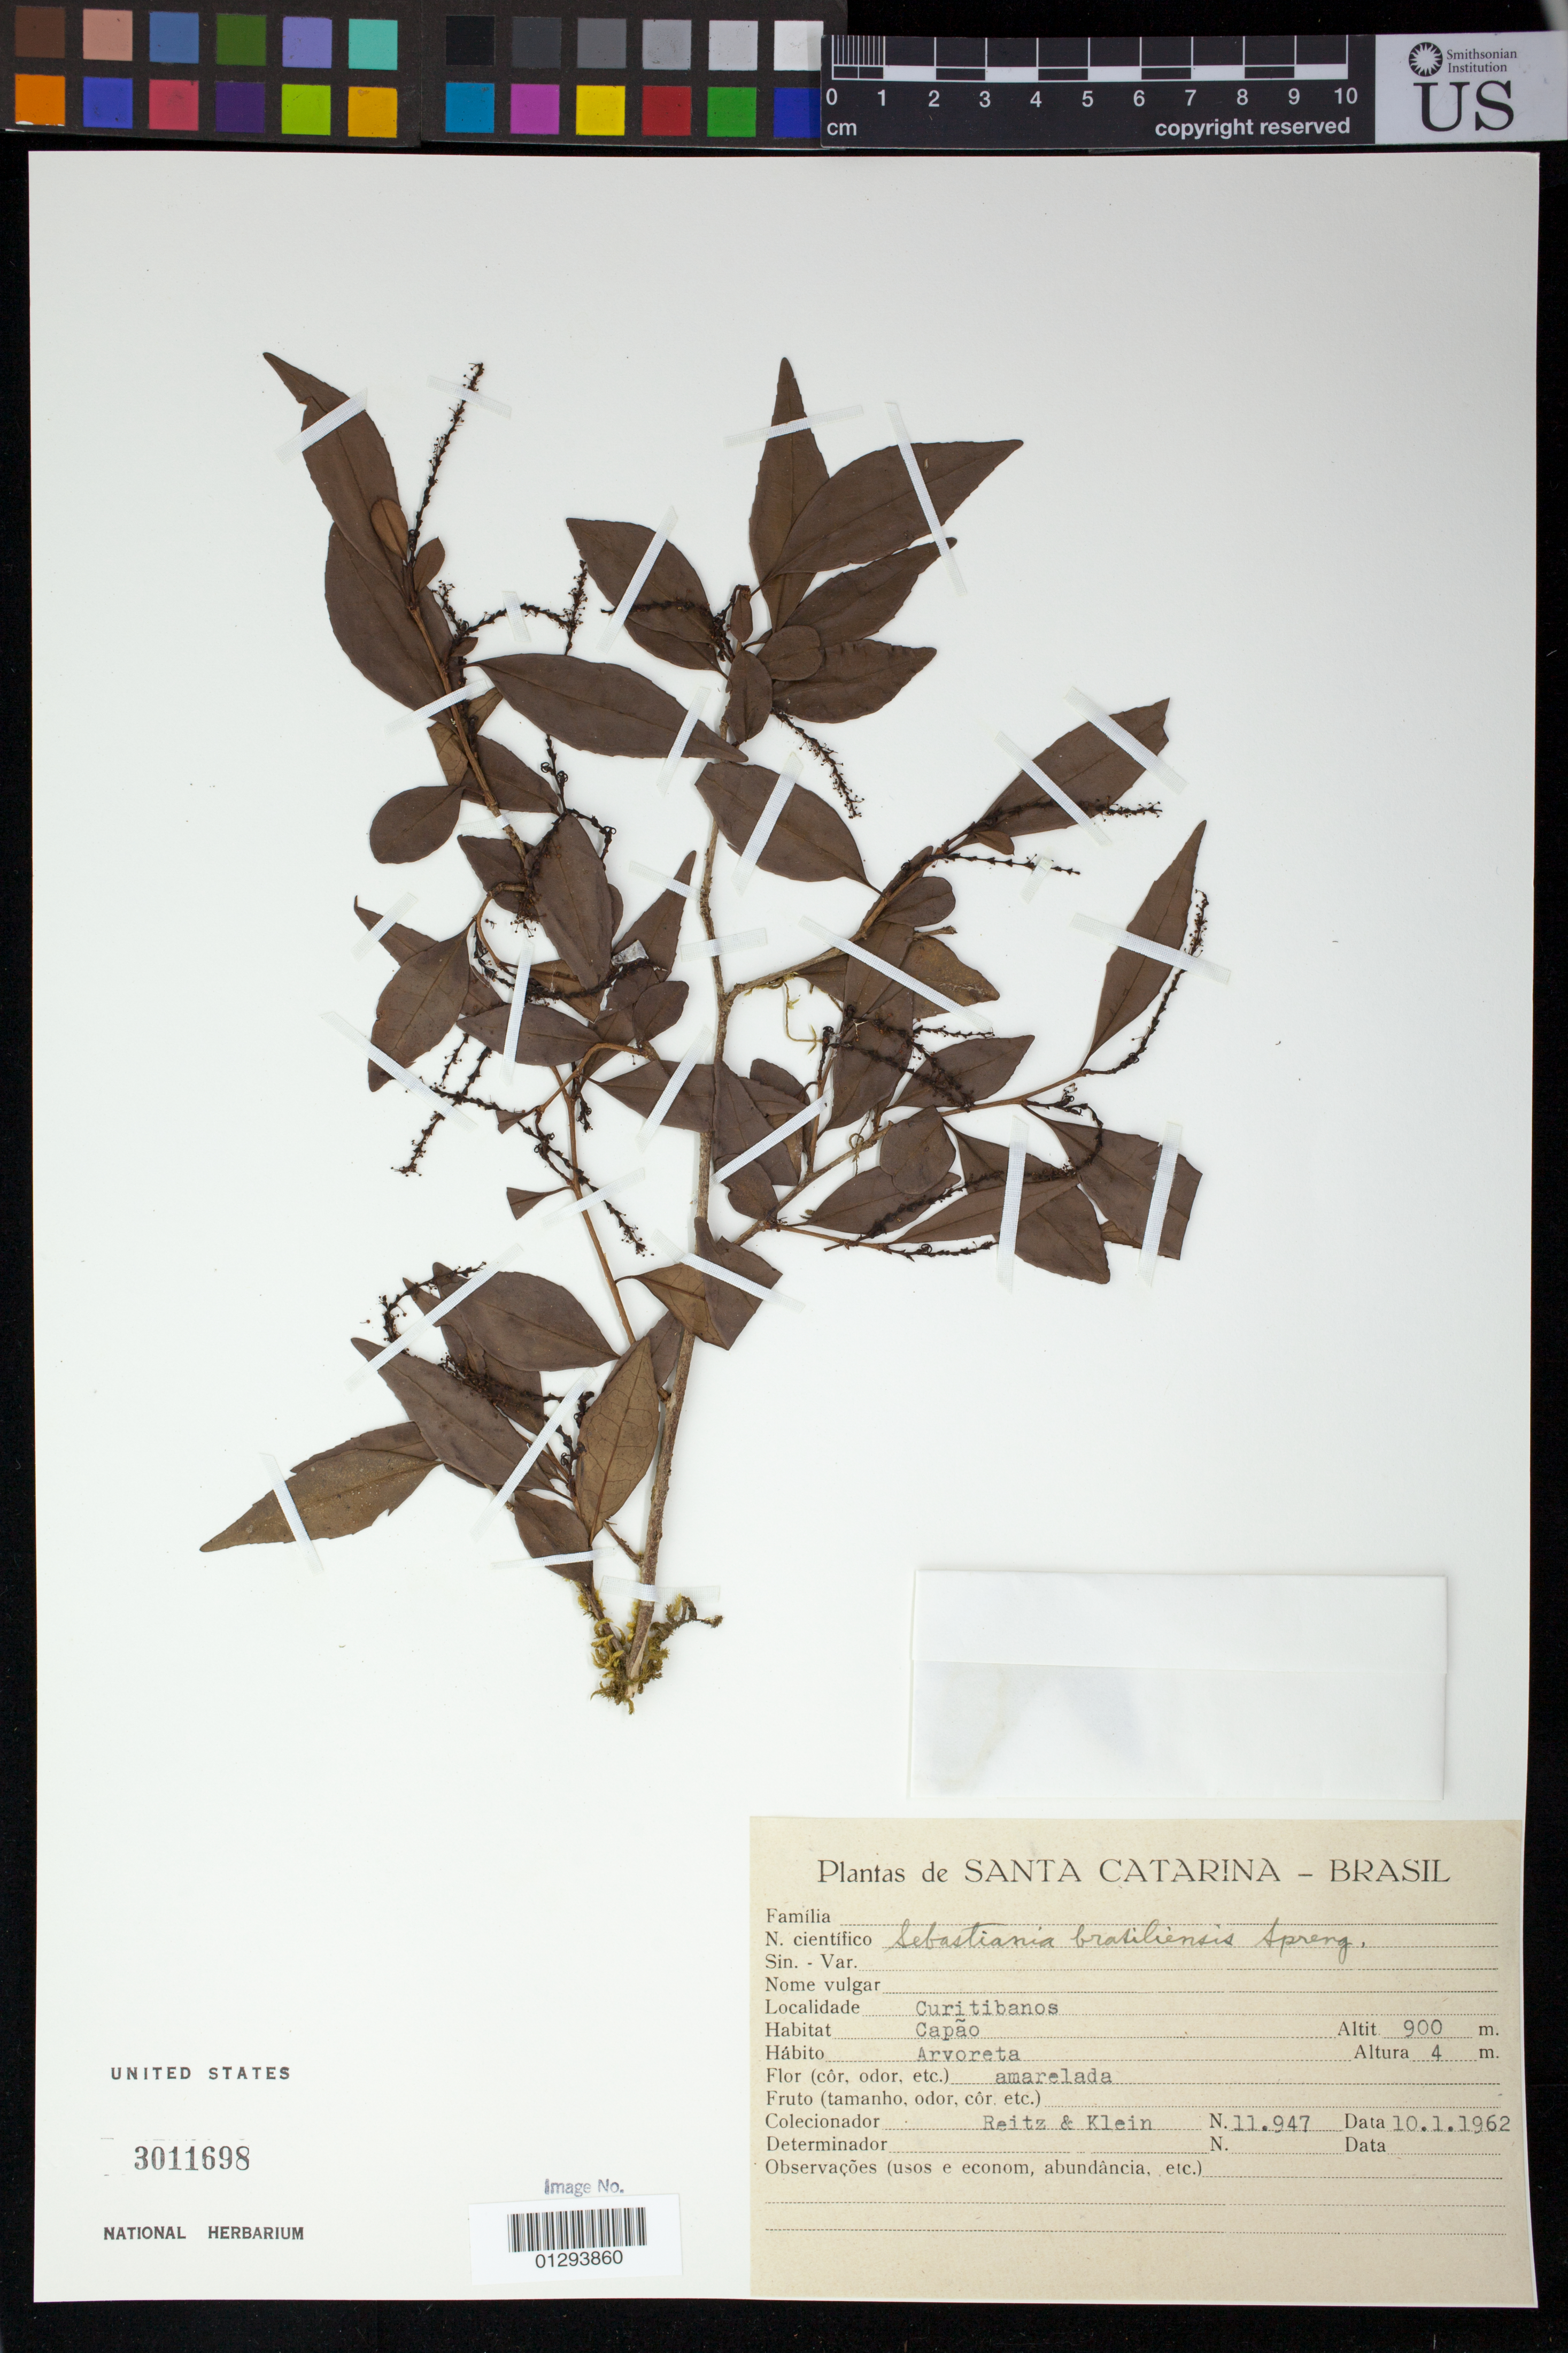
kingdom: Plantae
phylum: Tracheophyta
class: Magnoliopsida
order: Malpighiales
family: Euphorbiaceae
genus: Sebastiania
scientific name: Sebastiania brasiliensis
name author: Spreng.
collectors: R. Reitz & R. M. Klein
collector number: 11947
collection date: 1962-01-10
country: Brazil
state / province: Santa Catarina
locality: Curitibanos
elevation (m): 900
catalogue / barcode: US 3011698